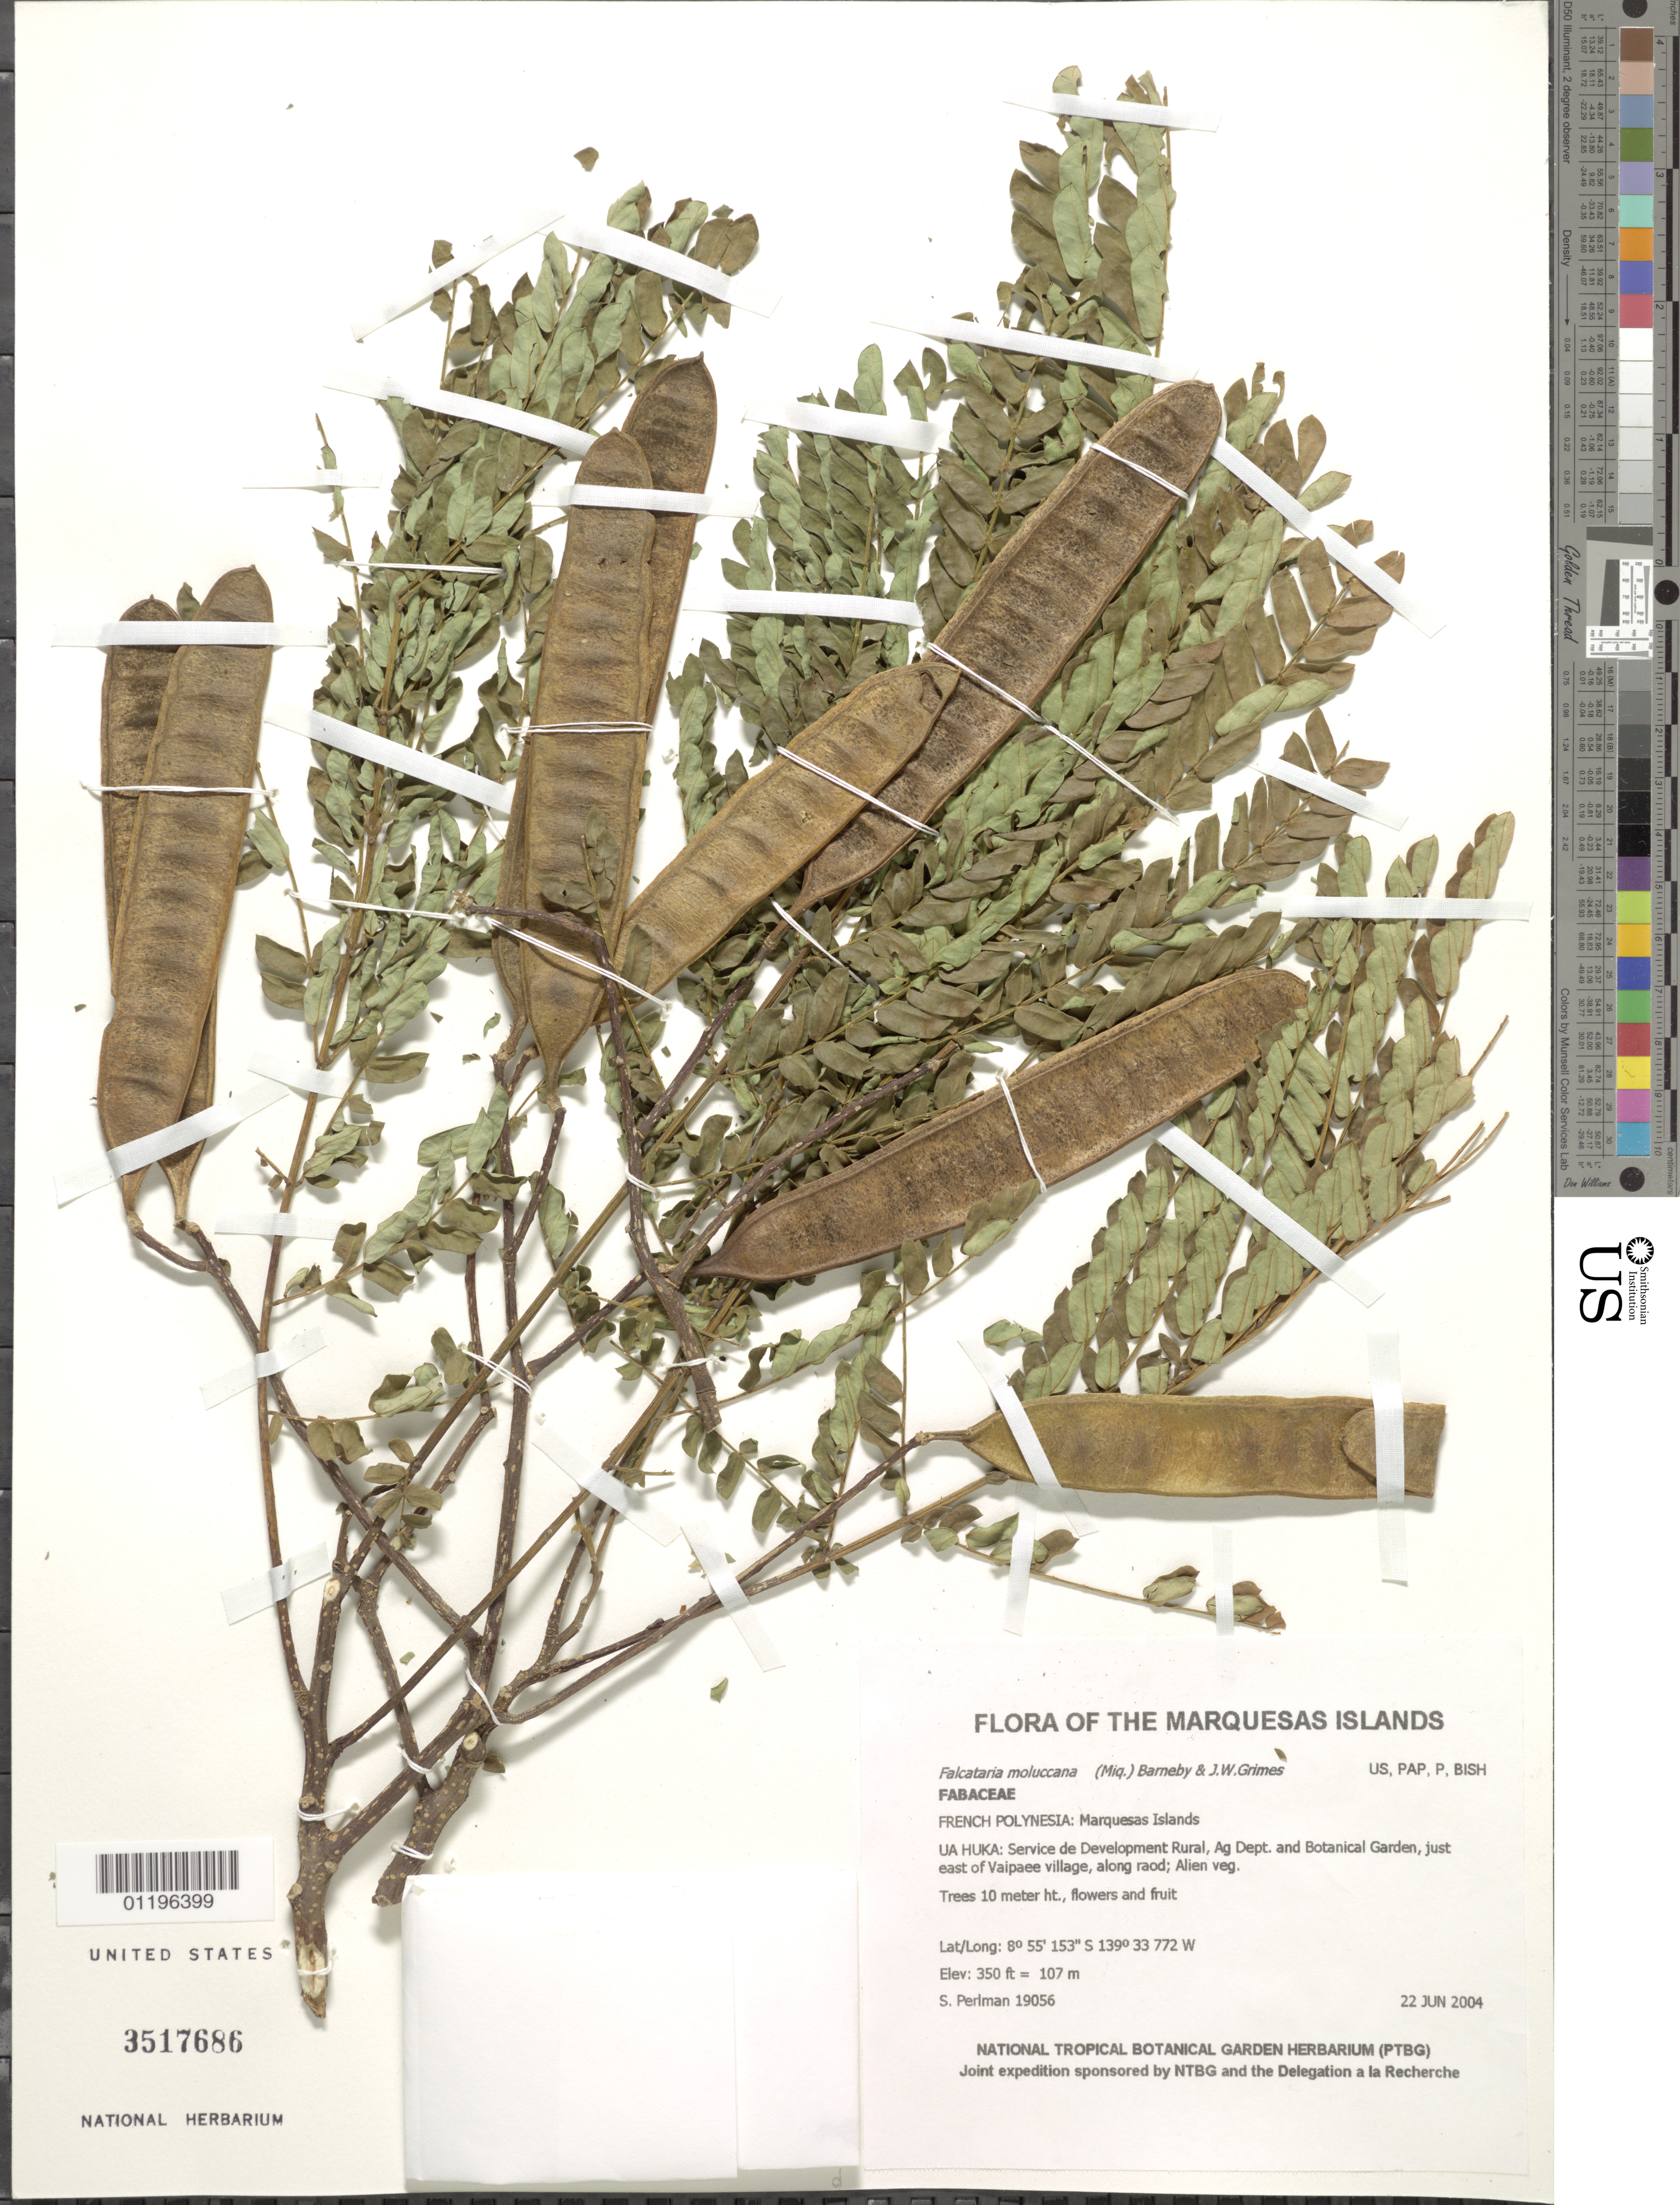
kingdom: Plantae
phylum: Tracheophyta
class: Magnoliopsida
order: Fabales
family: Fabaceae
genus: Falcataria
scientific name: Falcataria moluccana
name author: (Miq.) Barneby & Grimes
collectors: S. P. Perlman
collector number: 19056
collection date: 2004-06-22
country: French Polynesia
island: Ua Huka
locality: Service de Development Rural, Ag Dept. and Botanical Garden, just east of Vaipaee village, along road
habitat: Alien veg.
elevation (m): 107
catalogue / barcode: US 3517686